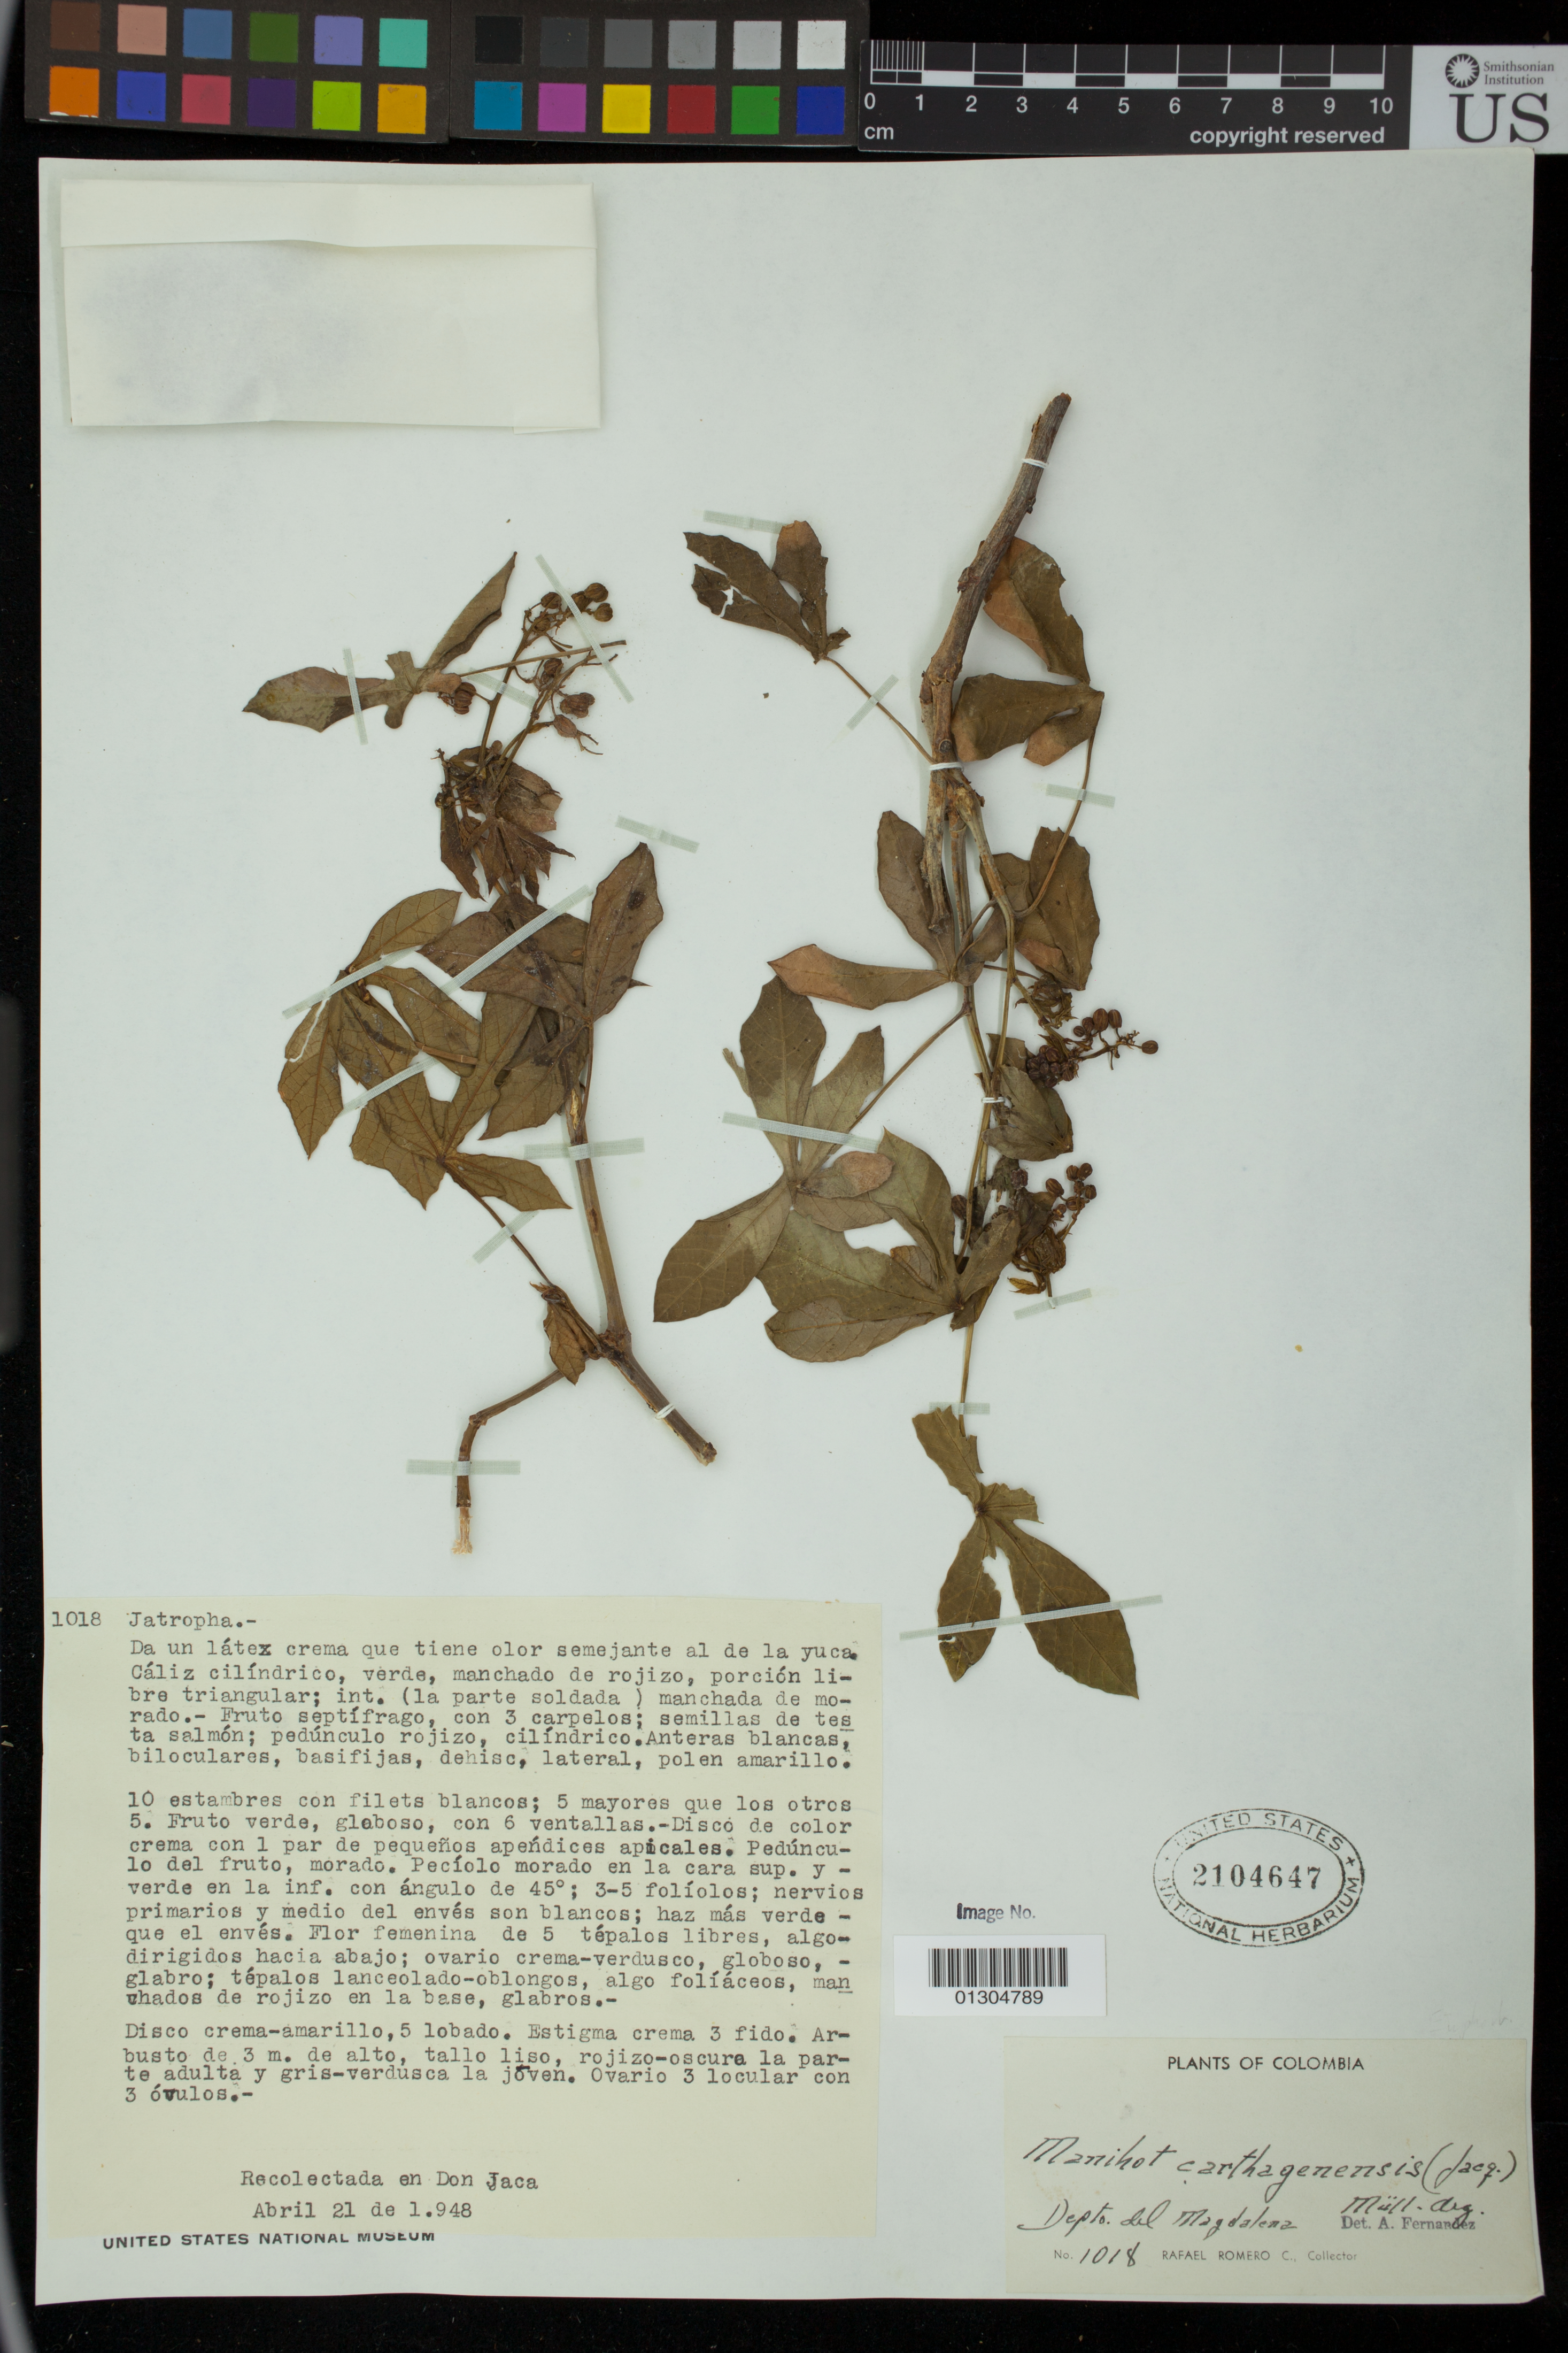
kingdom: Plantae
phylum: Tracheophyta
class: Magnoliopsida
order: Malpighiales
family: Euphorbiaceae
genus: Manihot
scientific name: Manihot carthagenensis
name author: (Jacq.) Müll. Arg.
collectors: R. Romero Castañeda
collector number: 1018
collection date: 1948-04-21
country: Colombia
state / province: Magdalena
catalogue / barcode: US 2104647